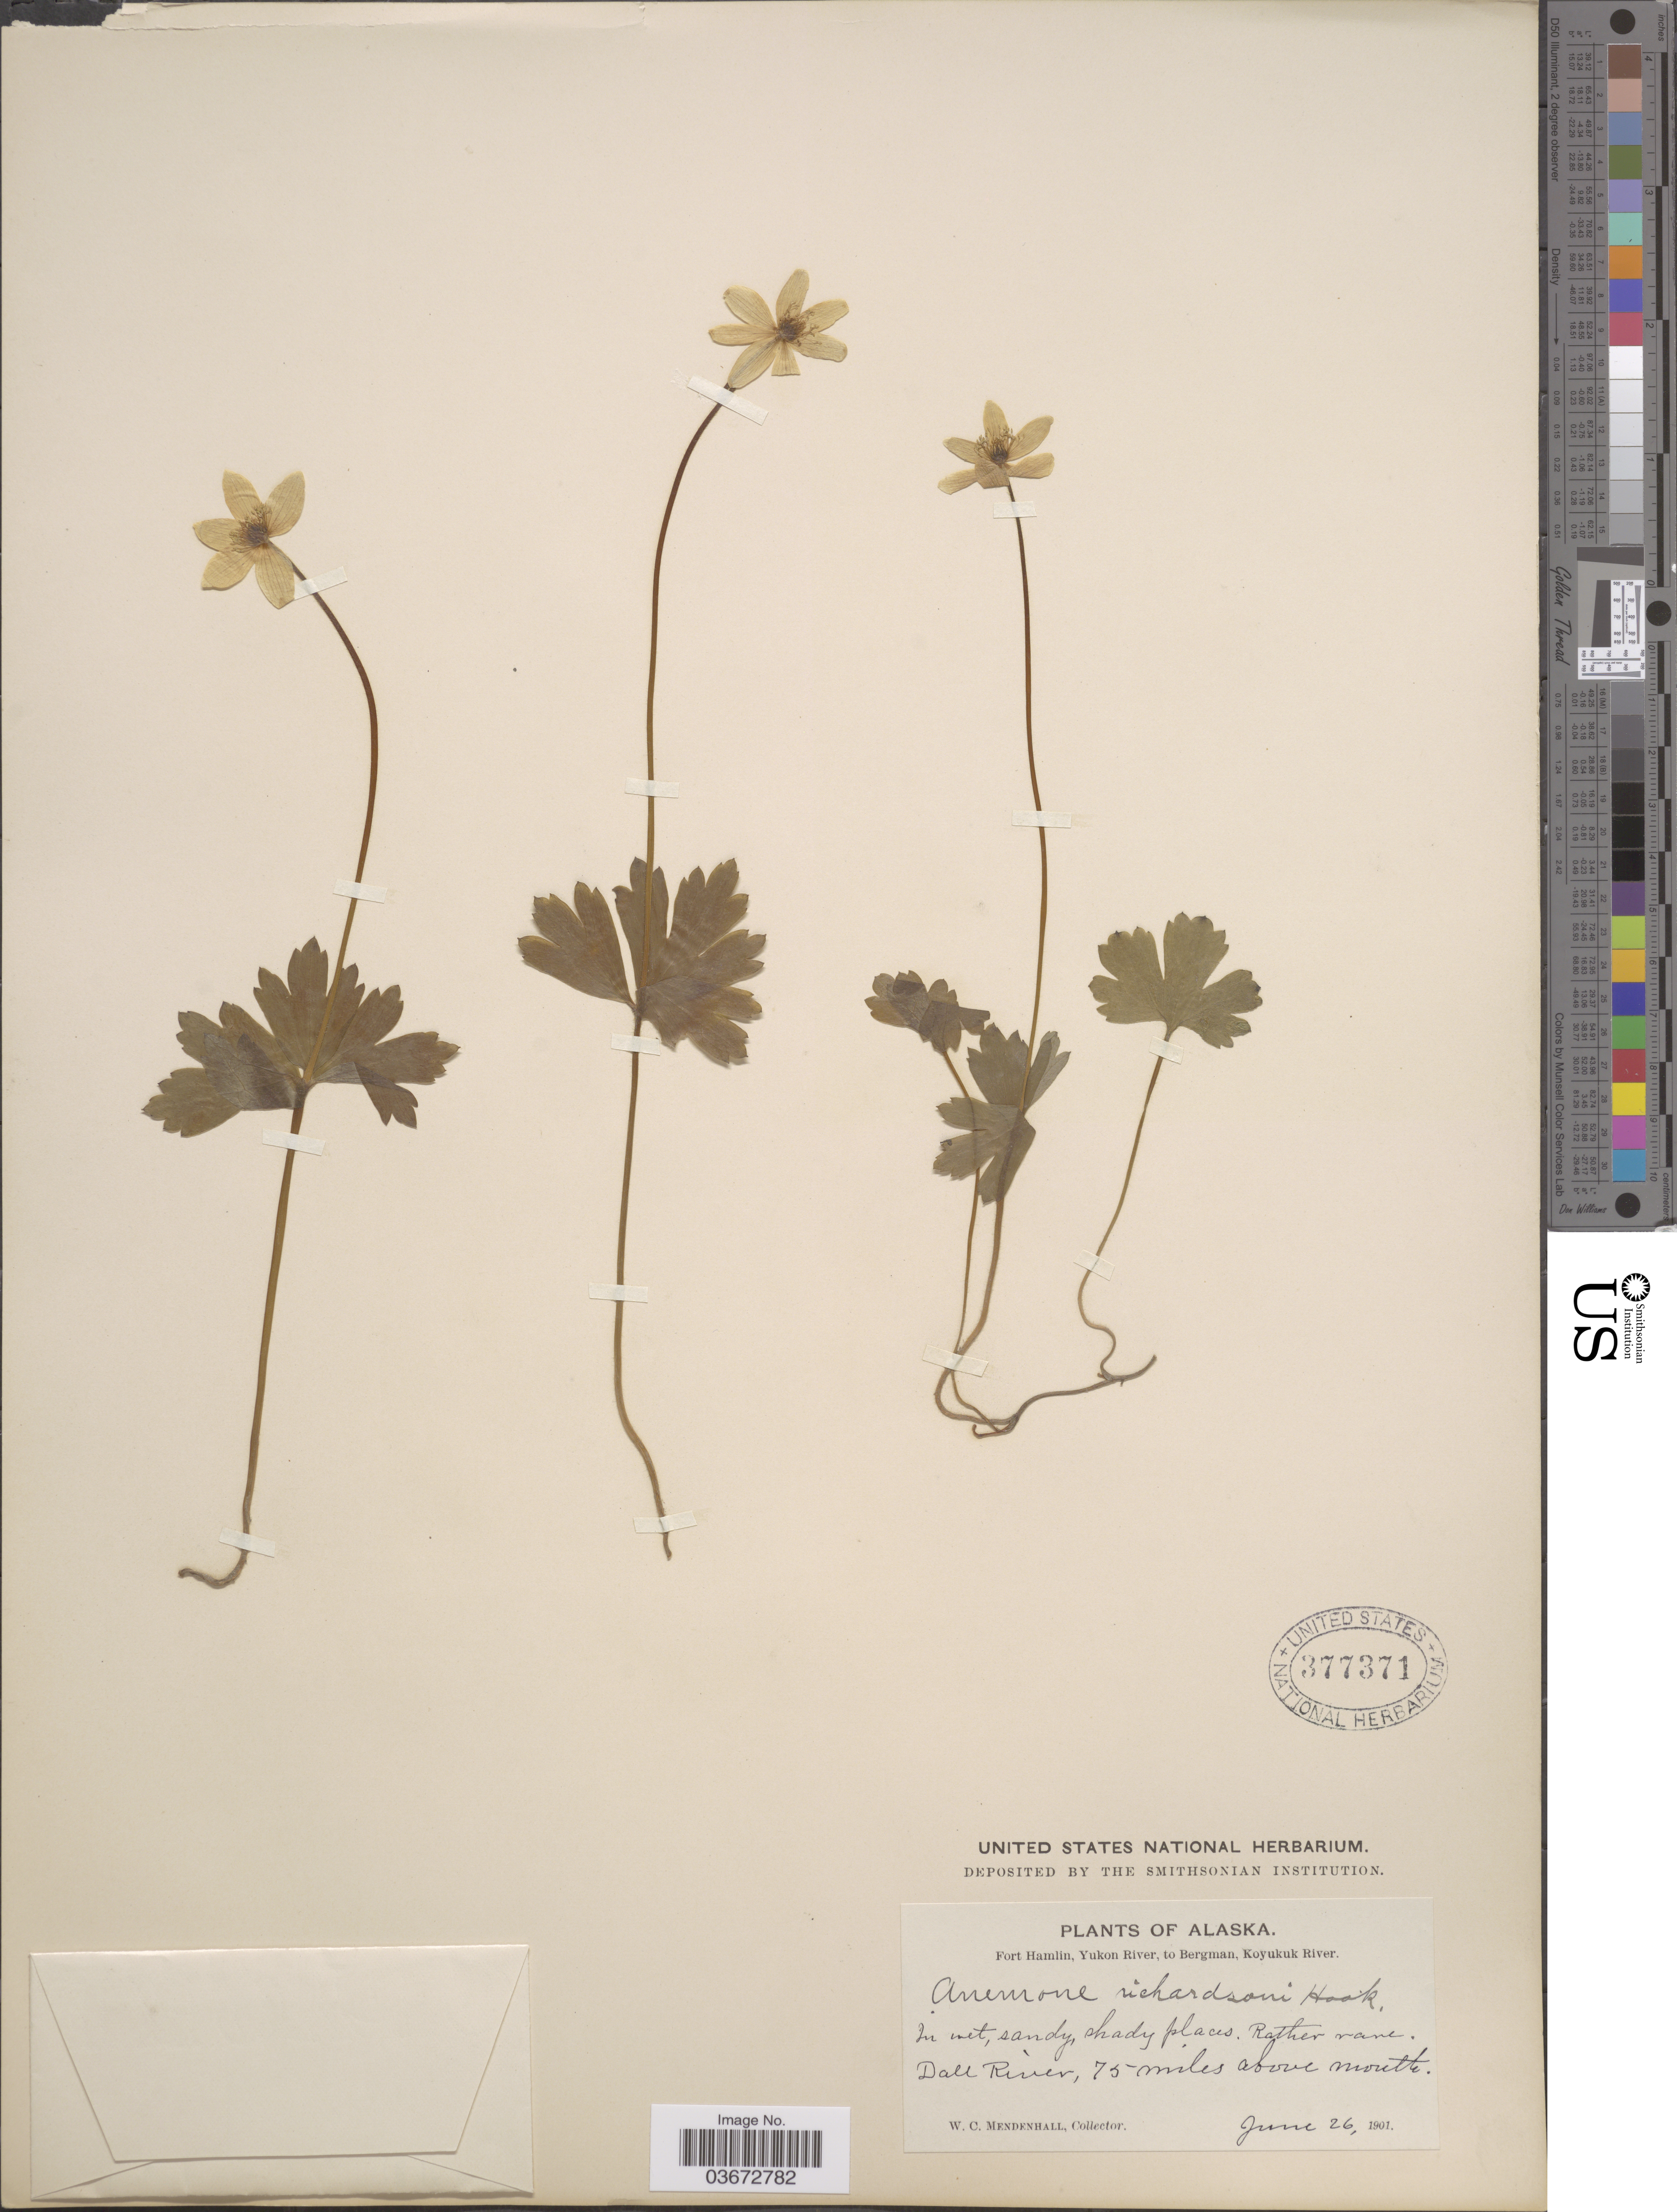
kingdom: Plantae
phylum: Tracheophyta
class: Magnoliopsida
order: Ranunculales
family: Ranunculaceae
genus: Anemone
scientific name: Anemone richardsonii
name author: Hook.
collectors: W. Mendenhall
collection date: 1901-06-26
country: United States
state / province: Alaska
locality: Fort Hamlin, Yukon River, to Bergman, Koyukuk River. Dall River, 75 miles above mouth.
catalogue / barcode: US 377371